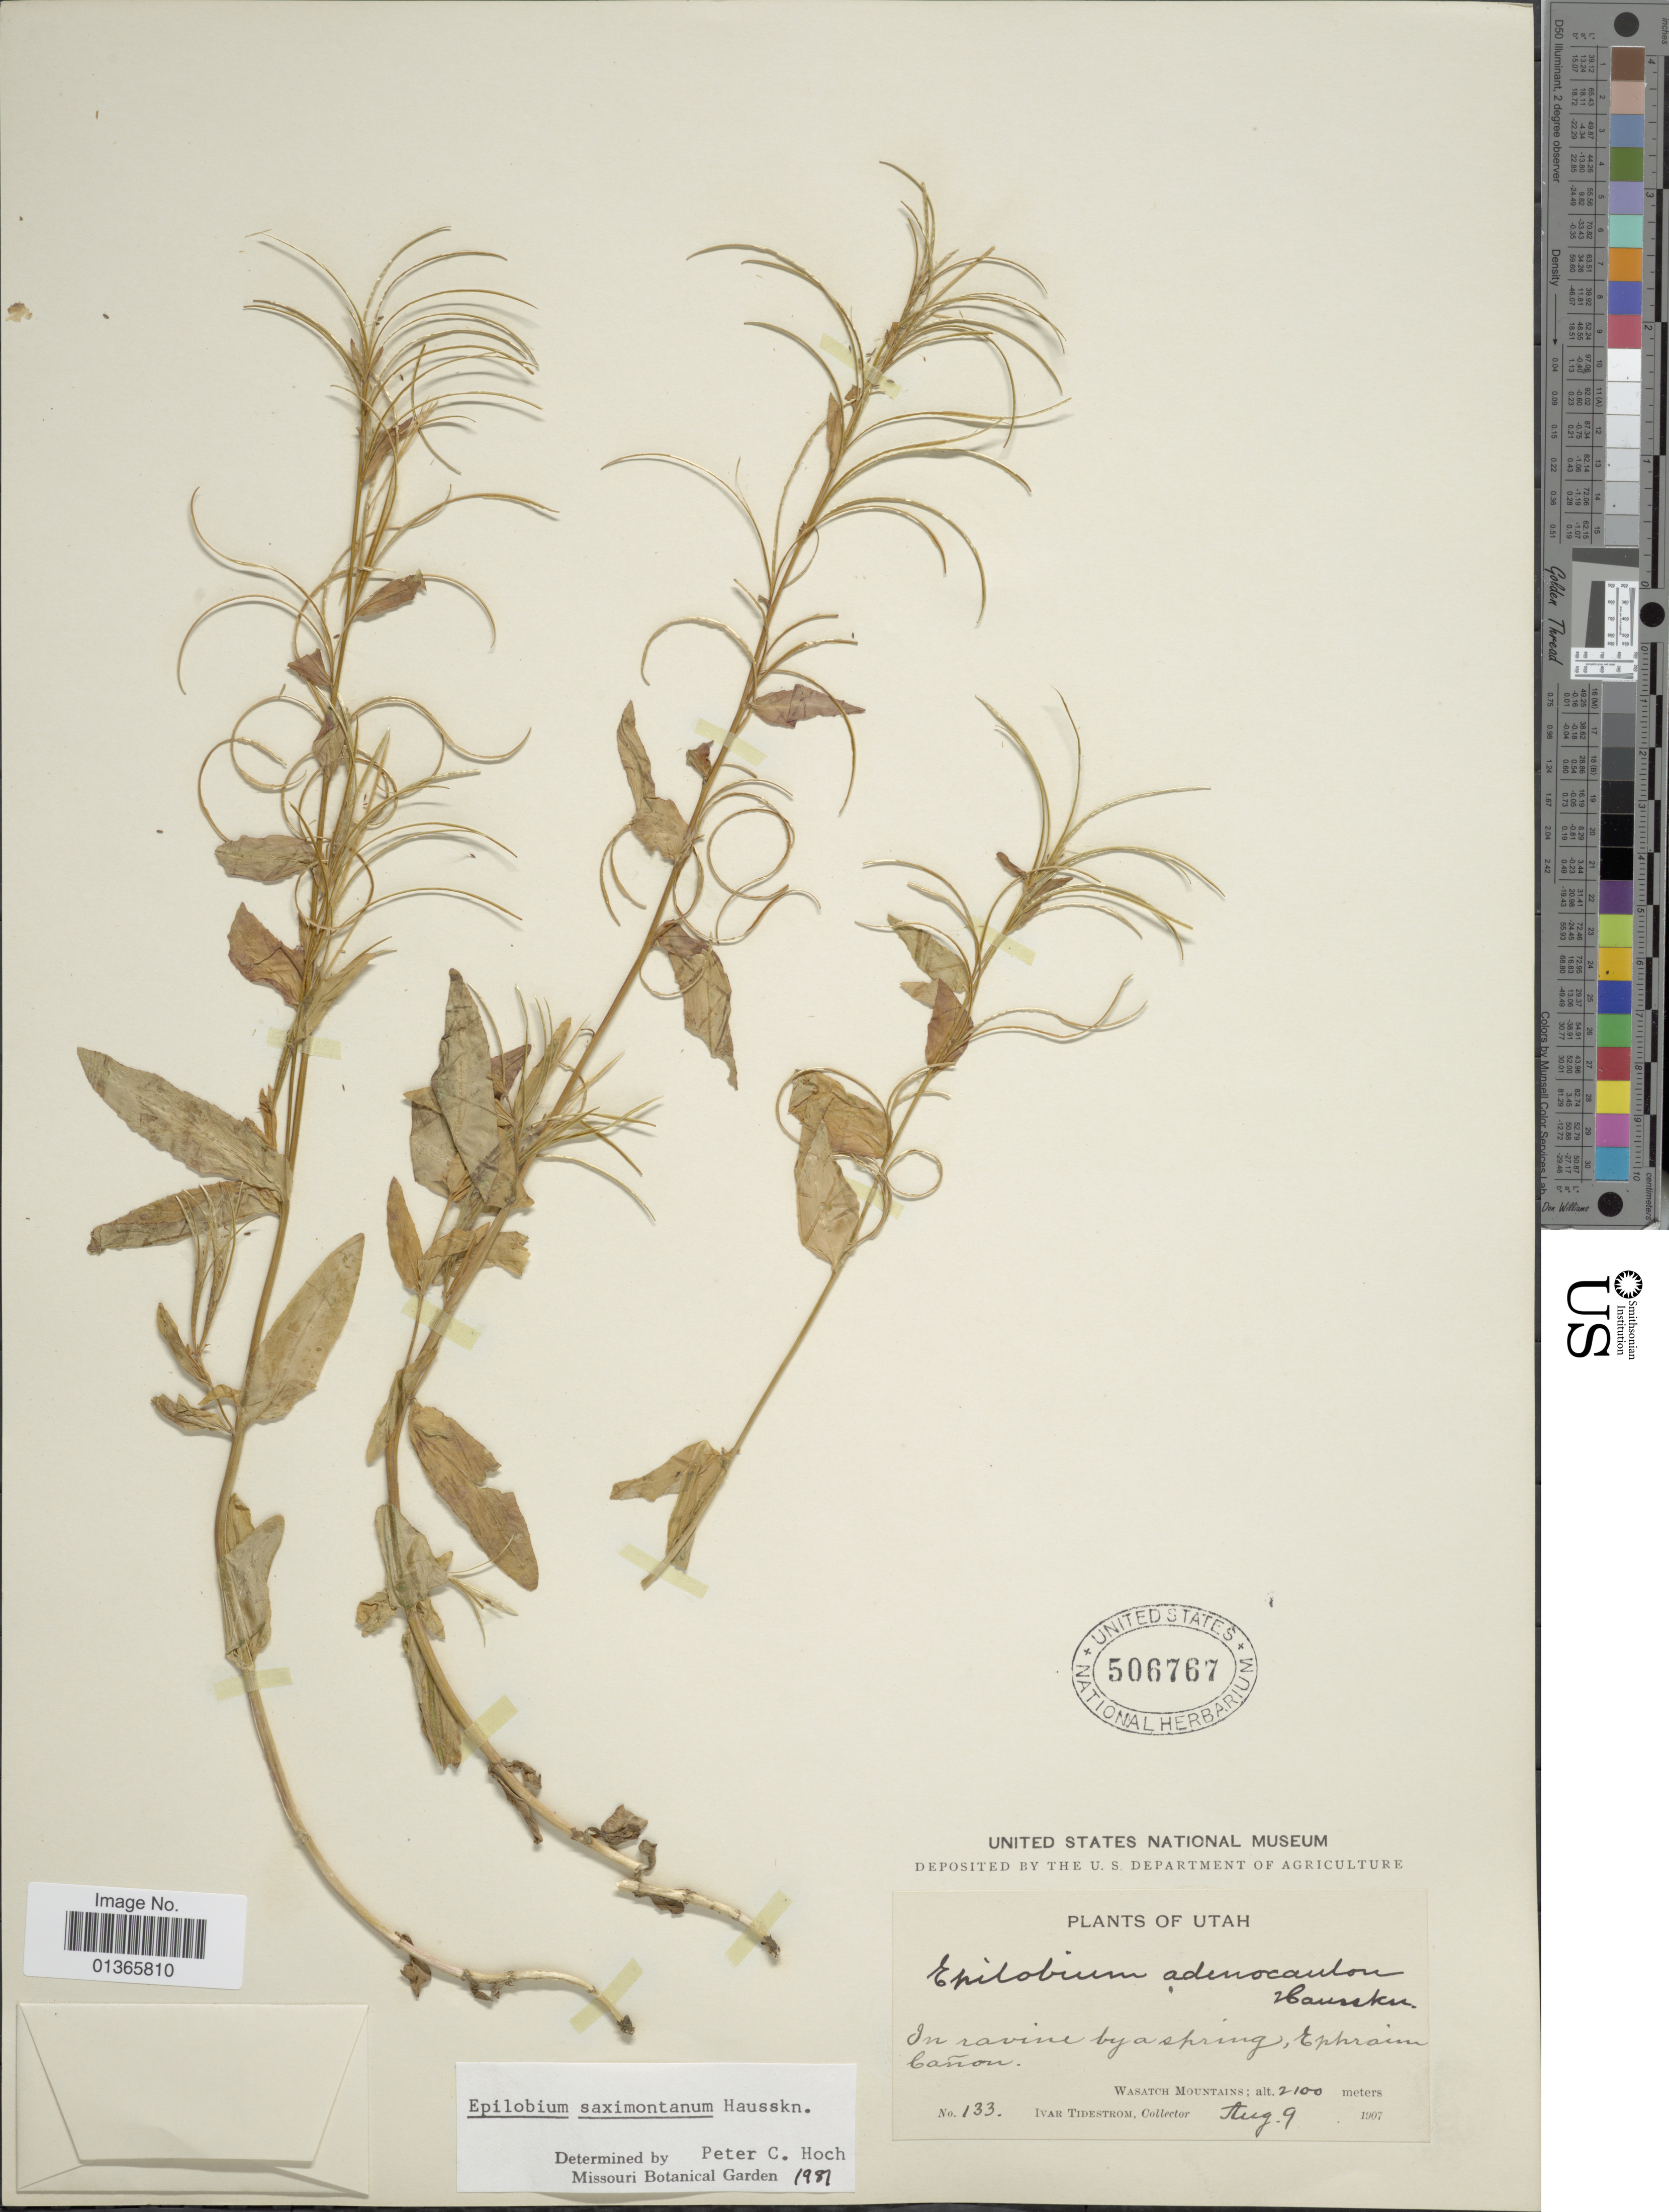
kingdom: Plantae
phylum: Tracheophyta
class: Magnoliopsida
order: Myrtales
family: Onagraceae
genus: Epilobium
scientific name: Epilobium saximontanum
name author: Hausskn.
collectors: I. F. Tidestrom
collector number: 133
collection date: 1907-08-09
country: United States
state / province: Utah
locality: In ravine by a spring, Ephraim Cañon, Wasatch Mountains.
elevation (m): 2100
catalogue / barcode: US 506767